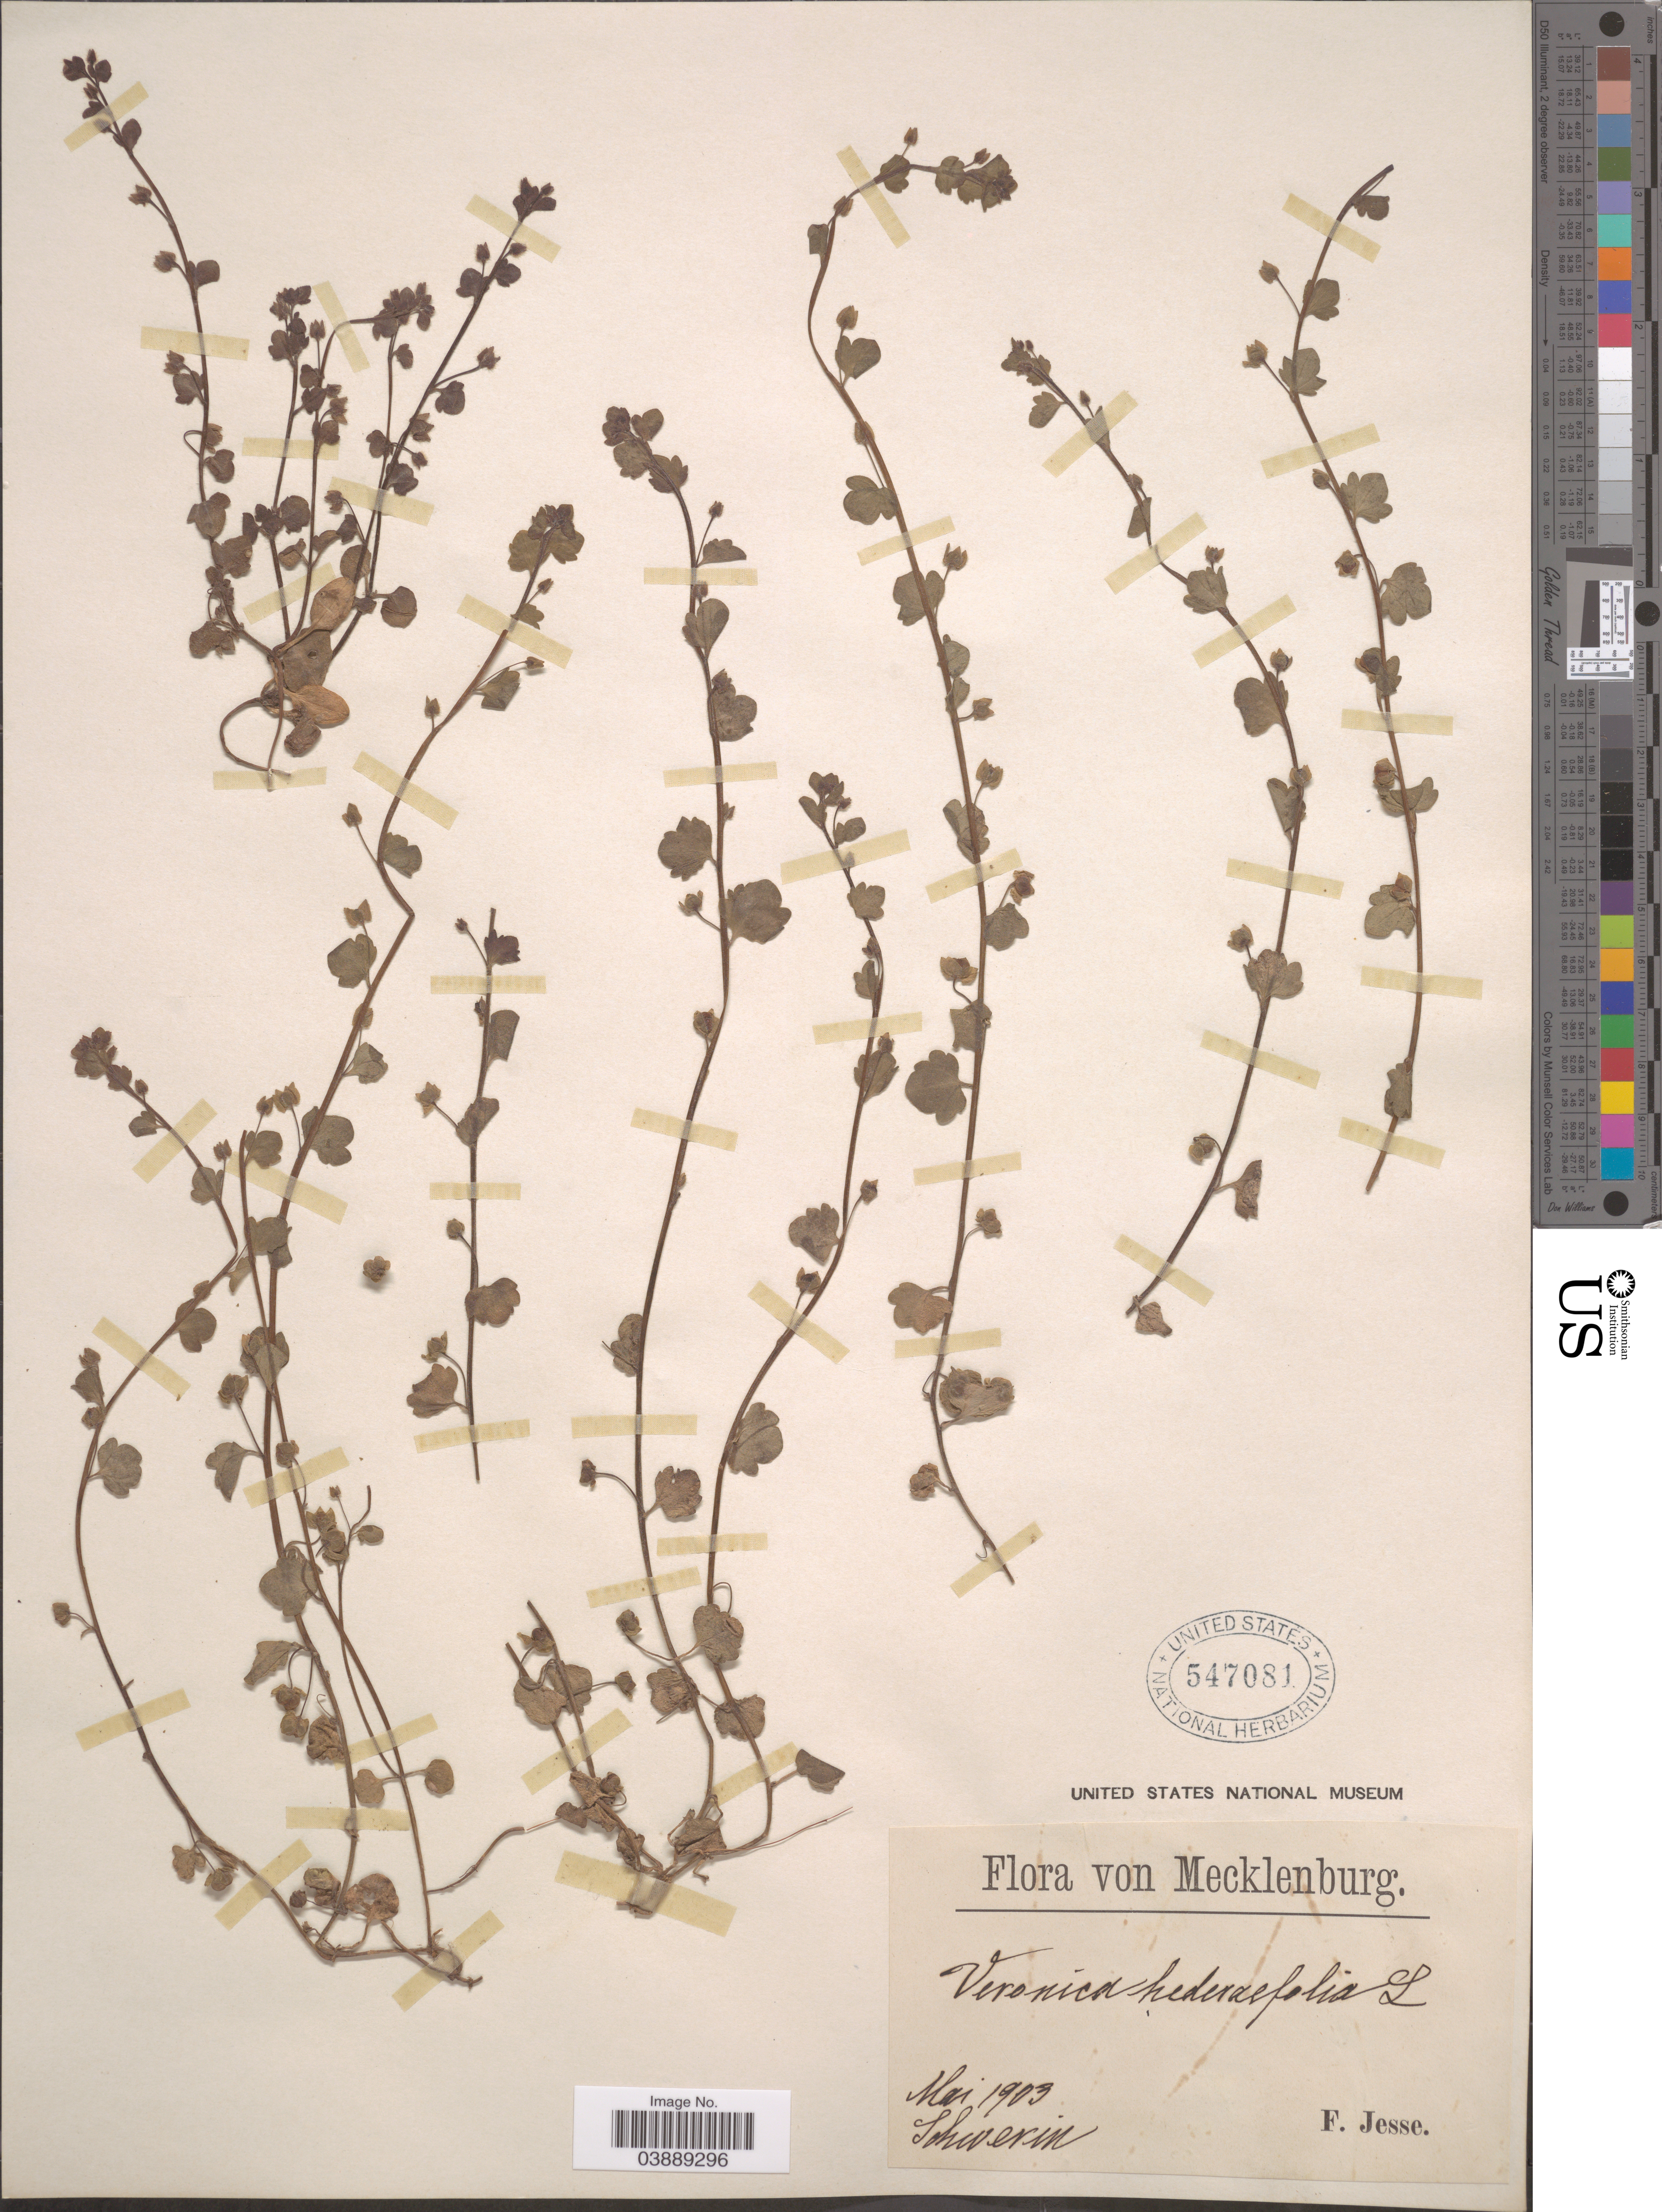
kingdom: Plantae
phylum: Tracheophyta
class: Magnoliopsida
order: Lamiales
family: Plantaginaceae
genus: Veronica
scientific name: Veronica hederifolia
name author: L.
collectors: F. Jesse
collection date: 1903-05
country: Germany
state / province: Mecklenburg-Vorpommern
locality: Mecklenburg. Schwerin.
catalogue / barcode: US 547081